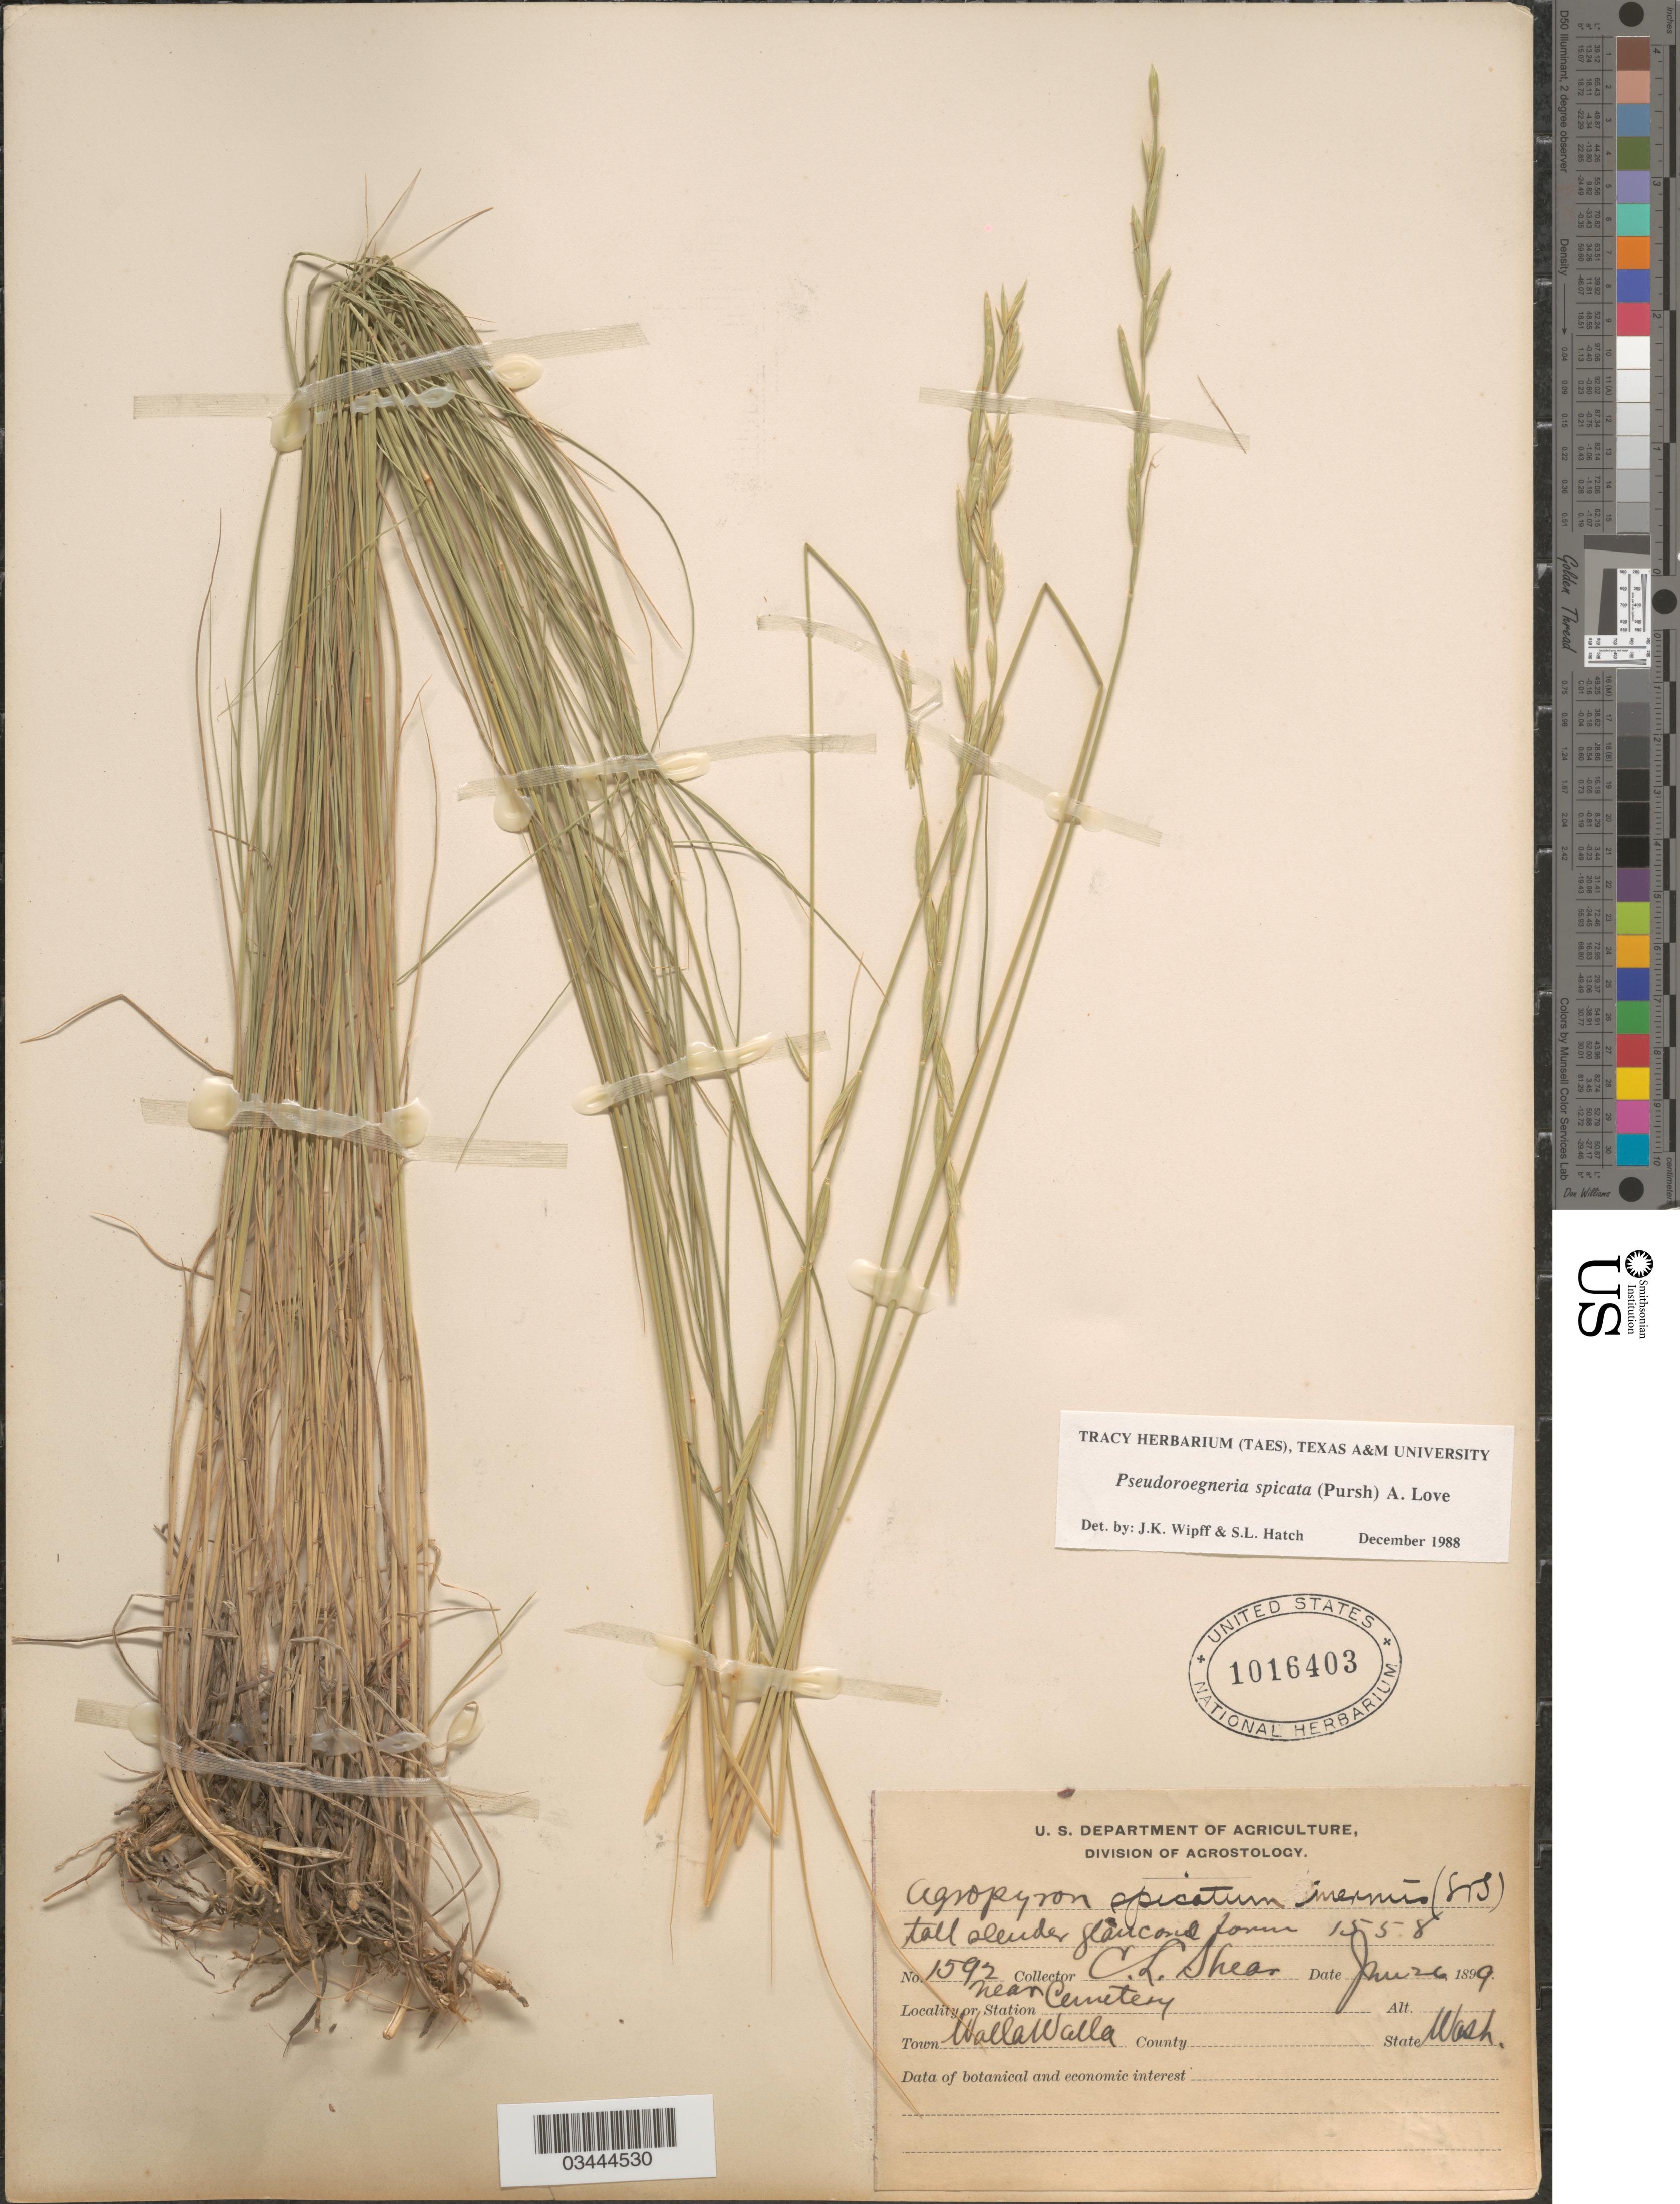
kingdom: Plantae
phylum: Tracheophyta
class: Liliopsida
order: Poales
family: Poaceae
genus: Pseudoroegneria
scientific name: Pseudoroegneria spicata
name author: (Pursh) Á. Löve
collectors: C. L. Shear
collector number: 1592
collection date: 1899-06-26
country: United States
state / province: Washington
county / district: Walla Walla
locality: Near cemetery. Town Walla Walla.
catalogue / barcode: US 1016403